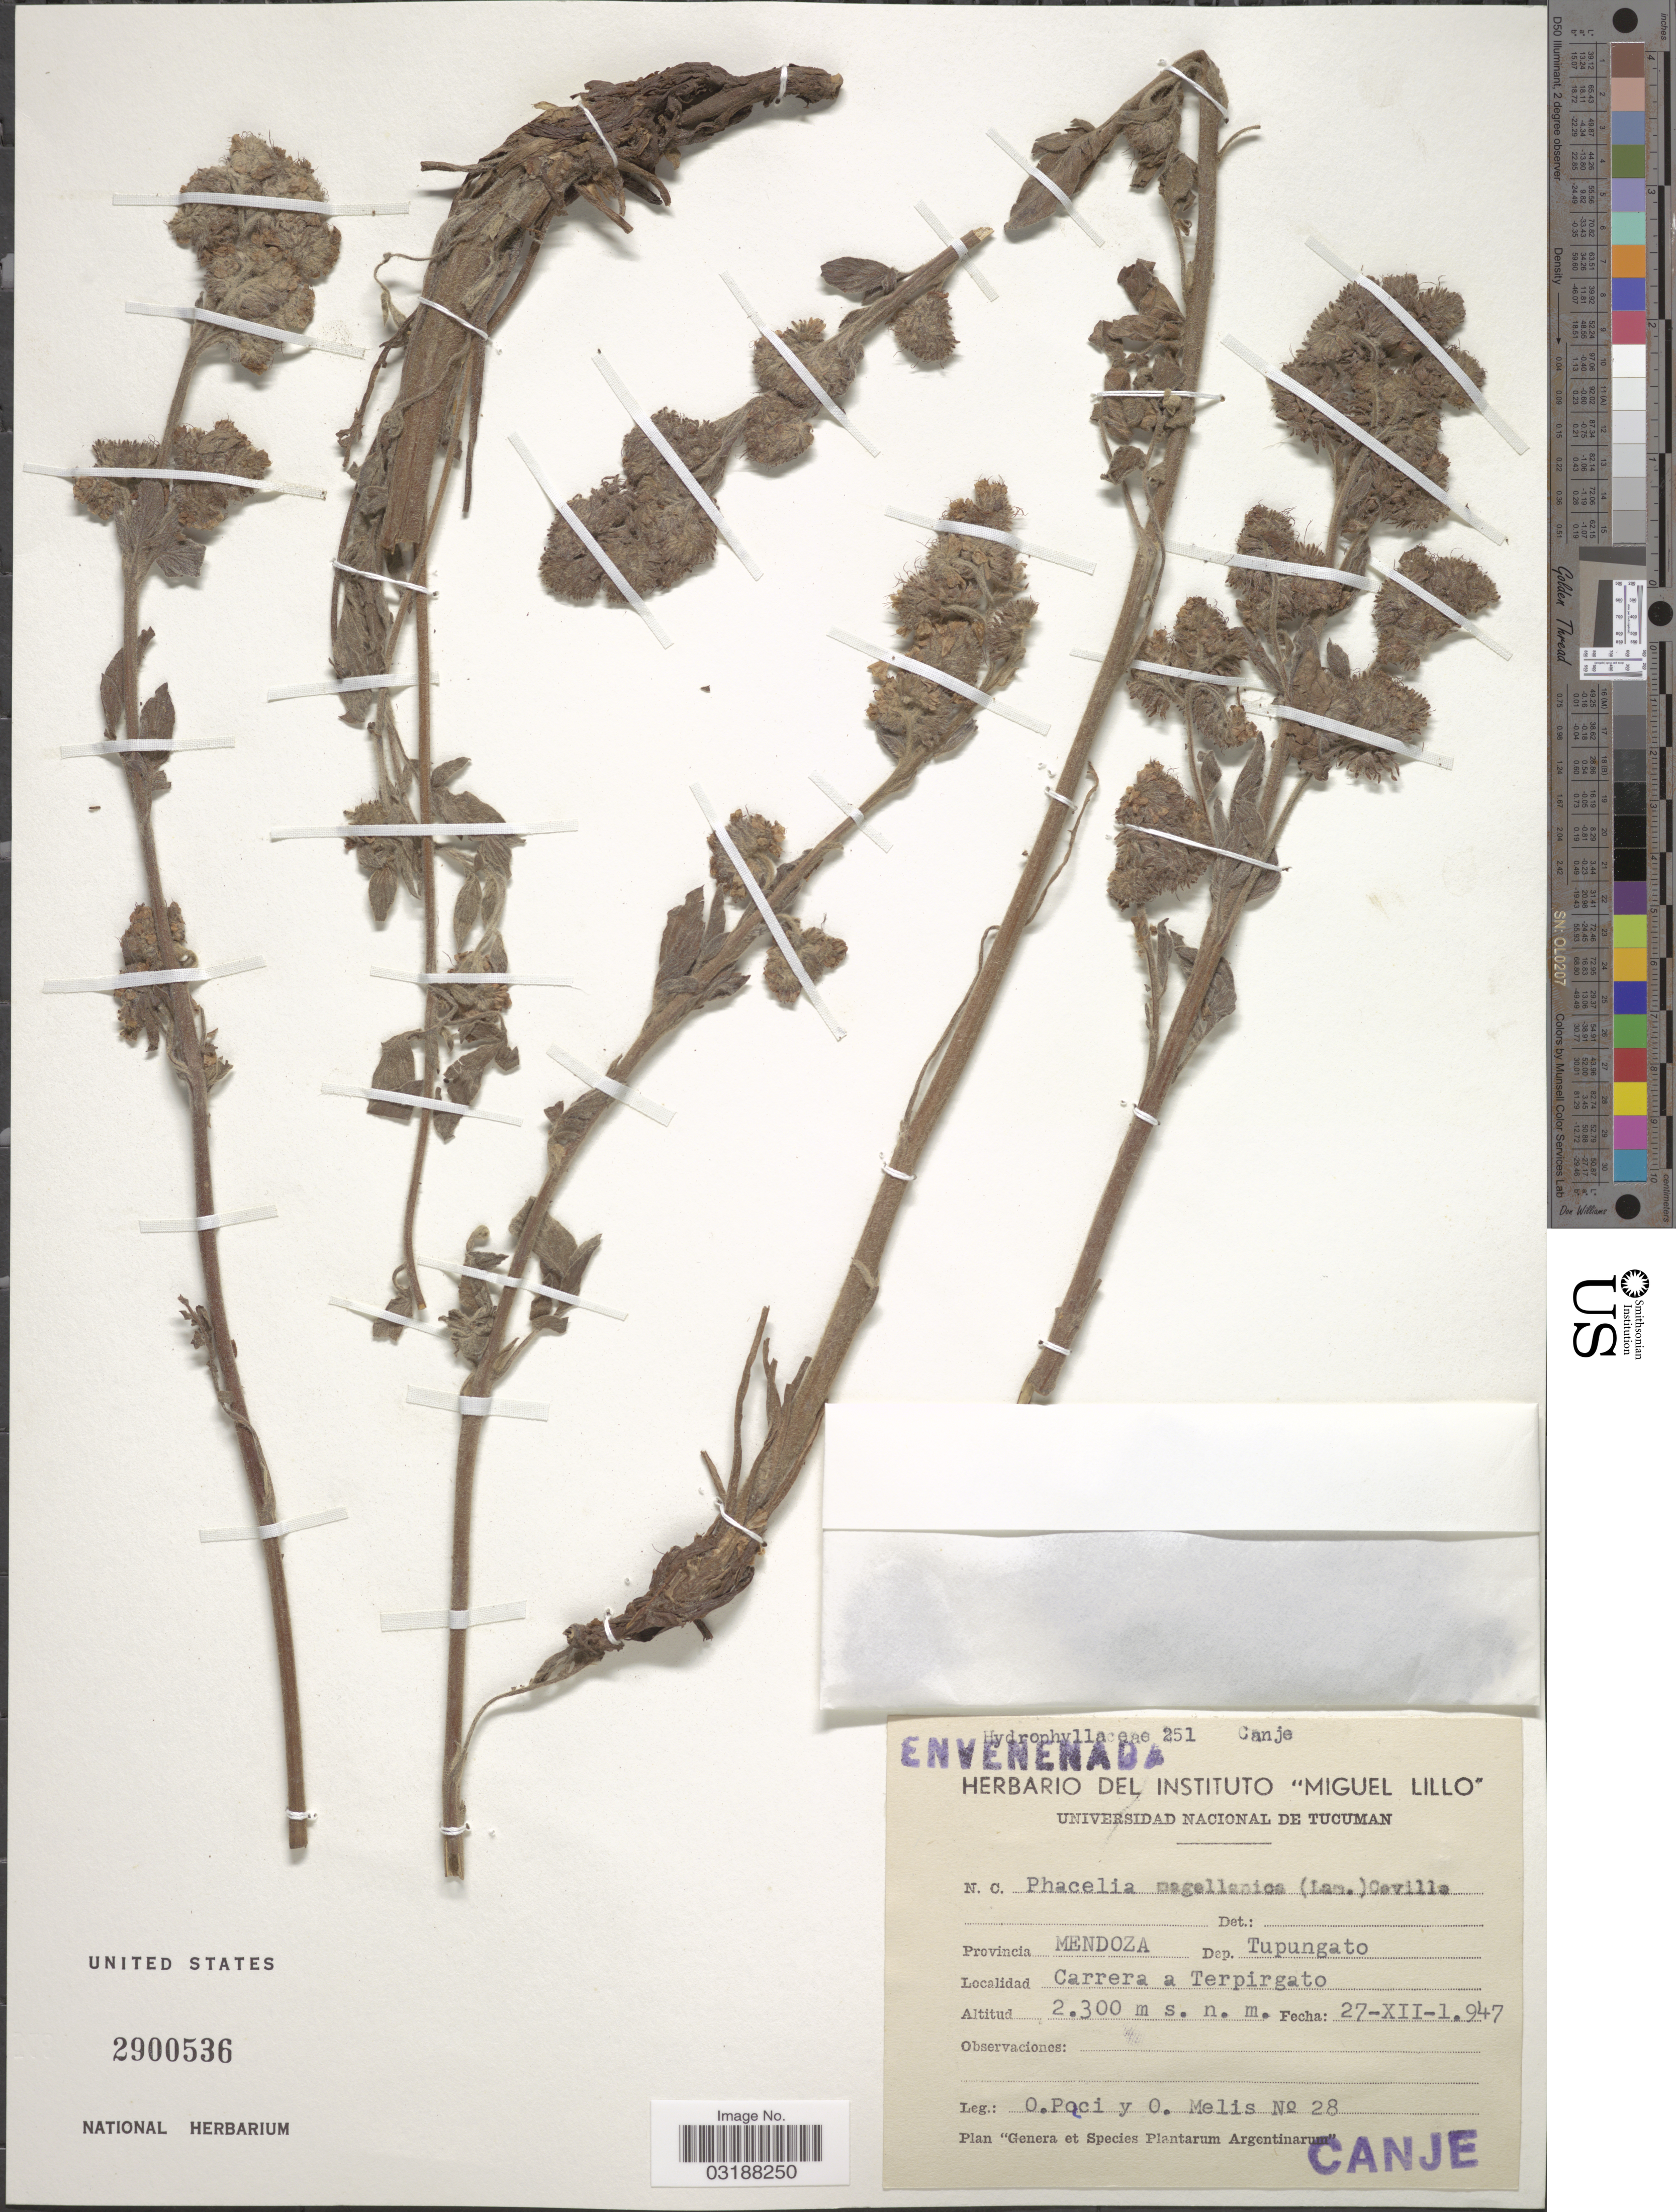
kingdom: Plantae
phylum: Tracheophyta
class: Magnoliopsida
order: Boraginales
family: Hydrophyllaceae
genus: Phacelia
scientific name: Phacelia magellanica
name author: (Lam.) Coville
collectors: O. Paci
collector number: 28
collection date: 1947-12-27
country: Argentina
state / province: Mendoza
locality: Dep. Tupungato, Carrera a Terpirgato.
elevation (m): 2300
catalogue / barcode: US 2900536